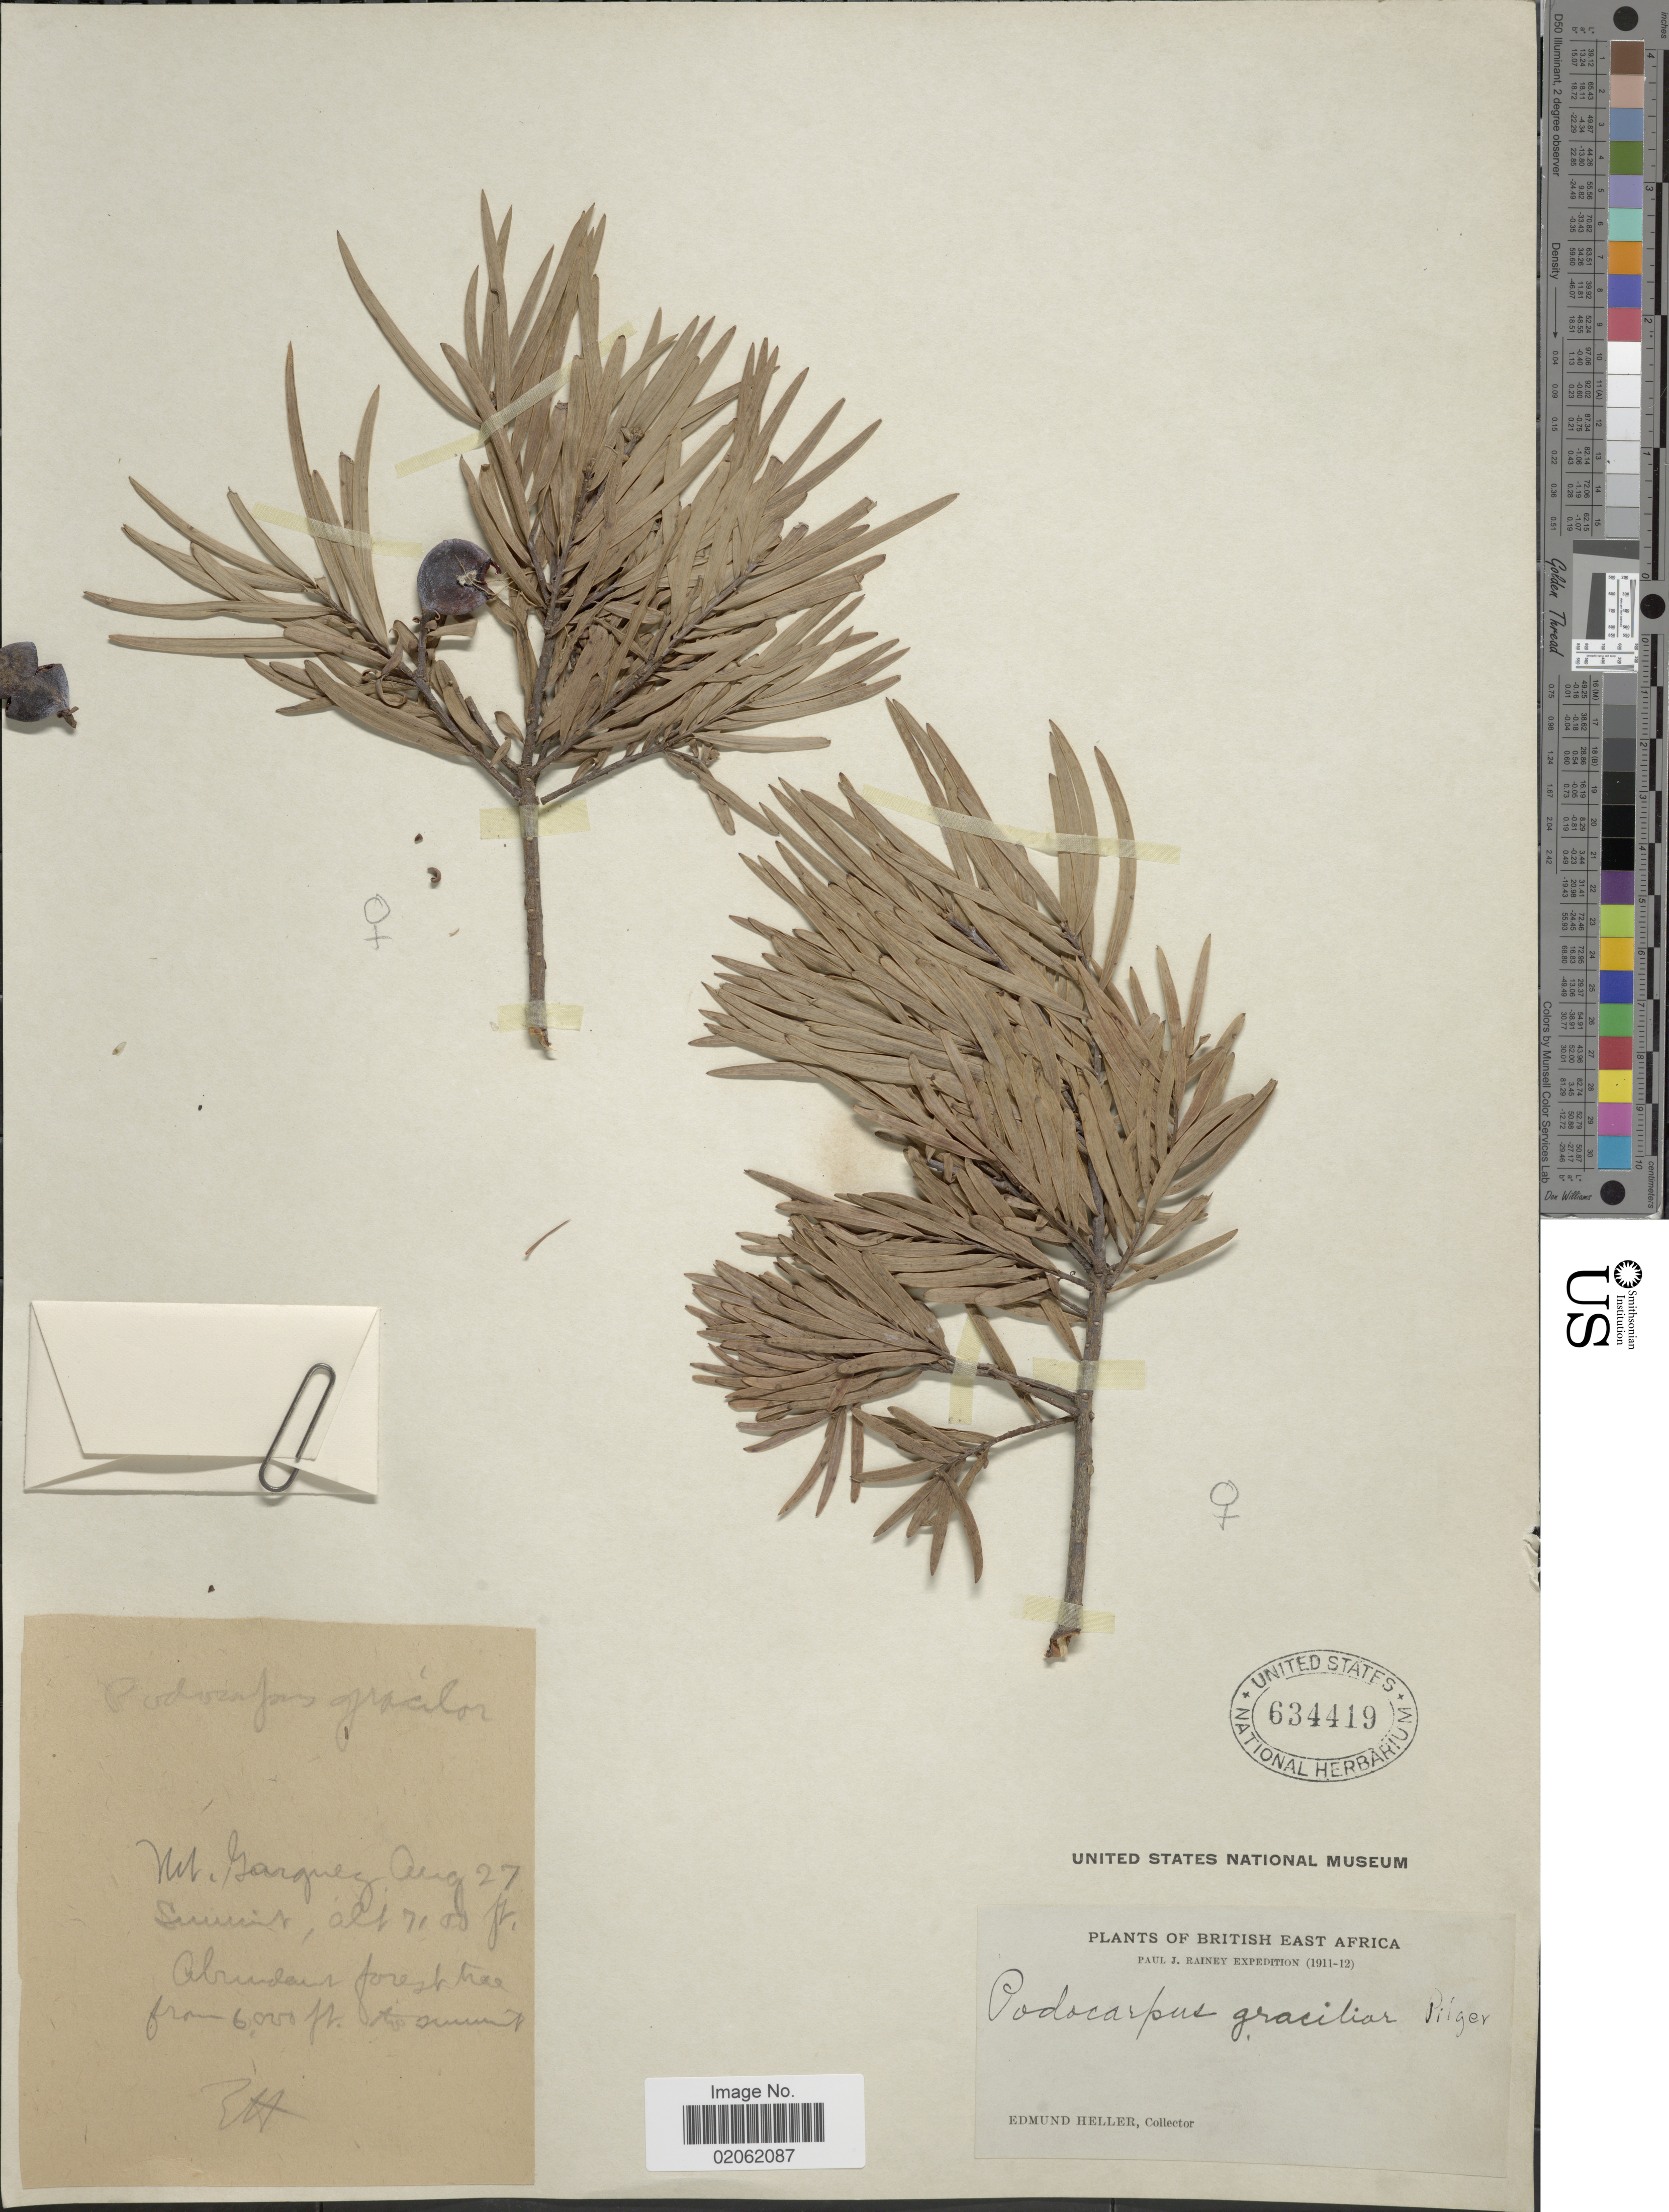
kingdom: Plantae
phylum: Tracheophyta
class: Pinopsida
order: Pinales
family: Podocarpaceae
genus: Podocarpus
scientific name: Podocarpus gracilior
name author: Pilg.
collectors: E. Heller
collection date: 1911-08-27/1912-08-27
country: Kenya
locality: British East Africa, Mt Garaguez, summit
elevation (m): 2164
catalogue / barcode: US 634419